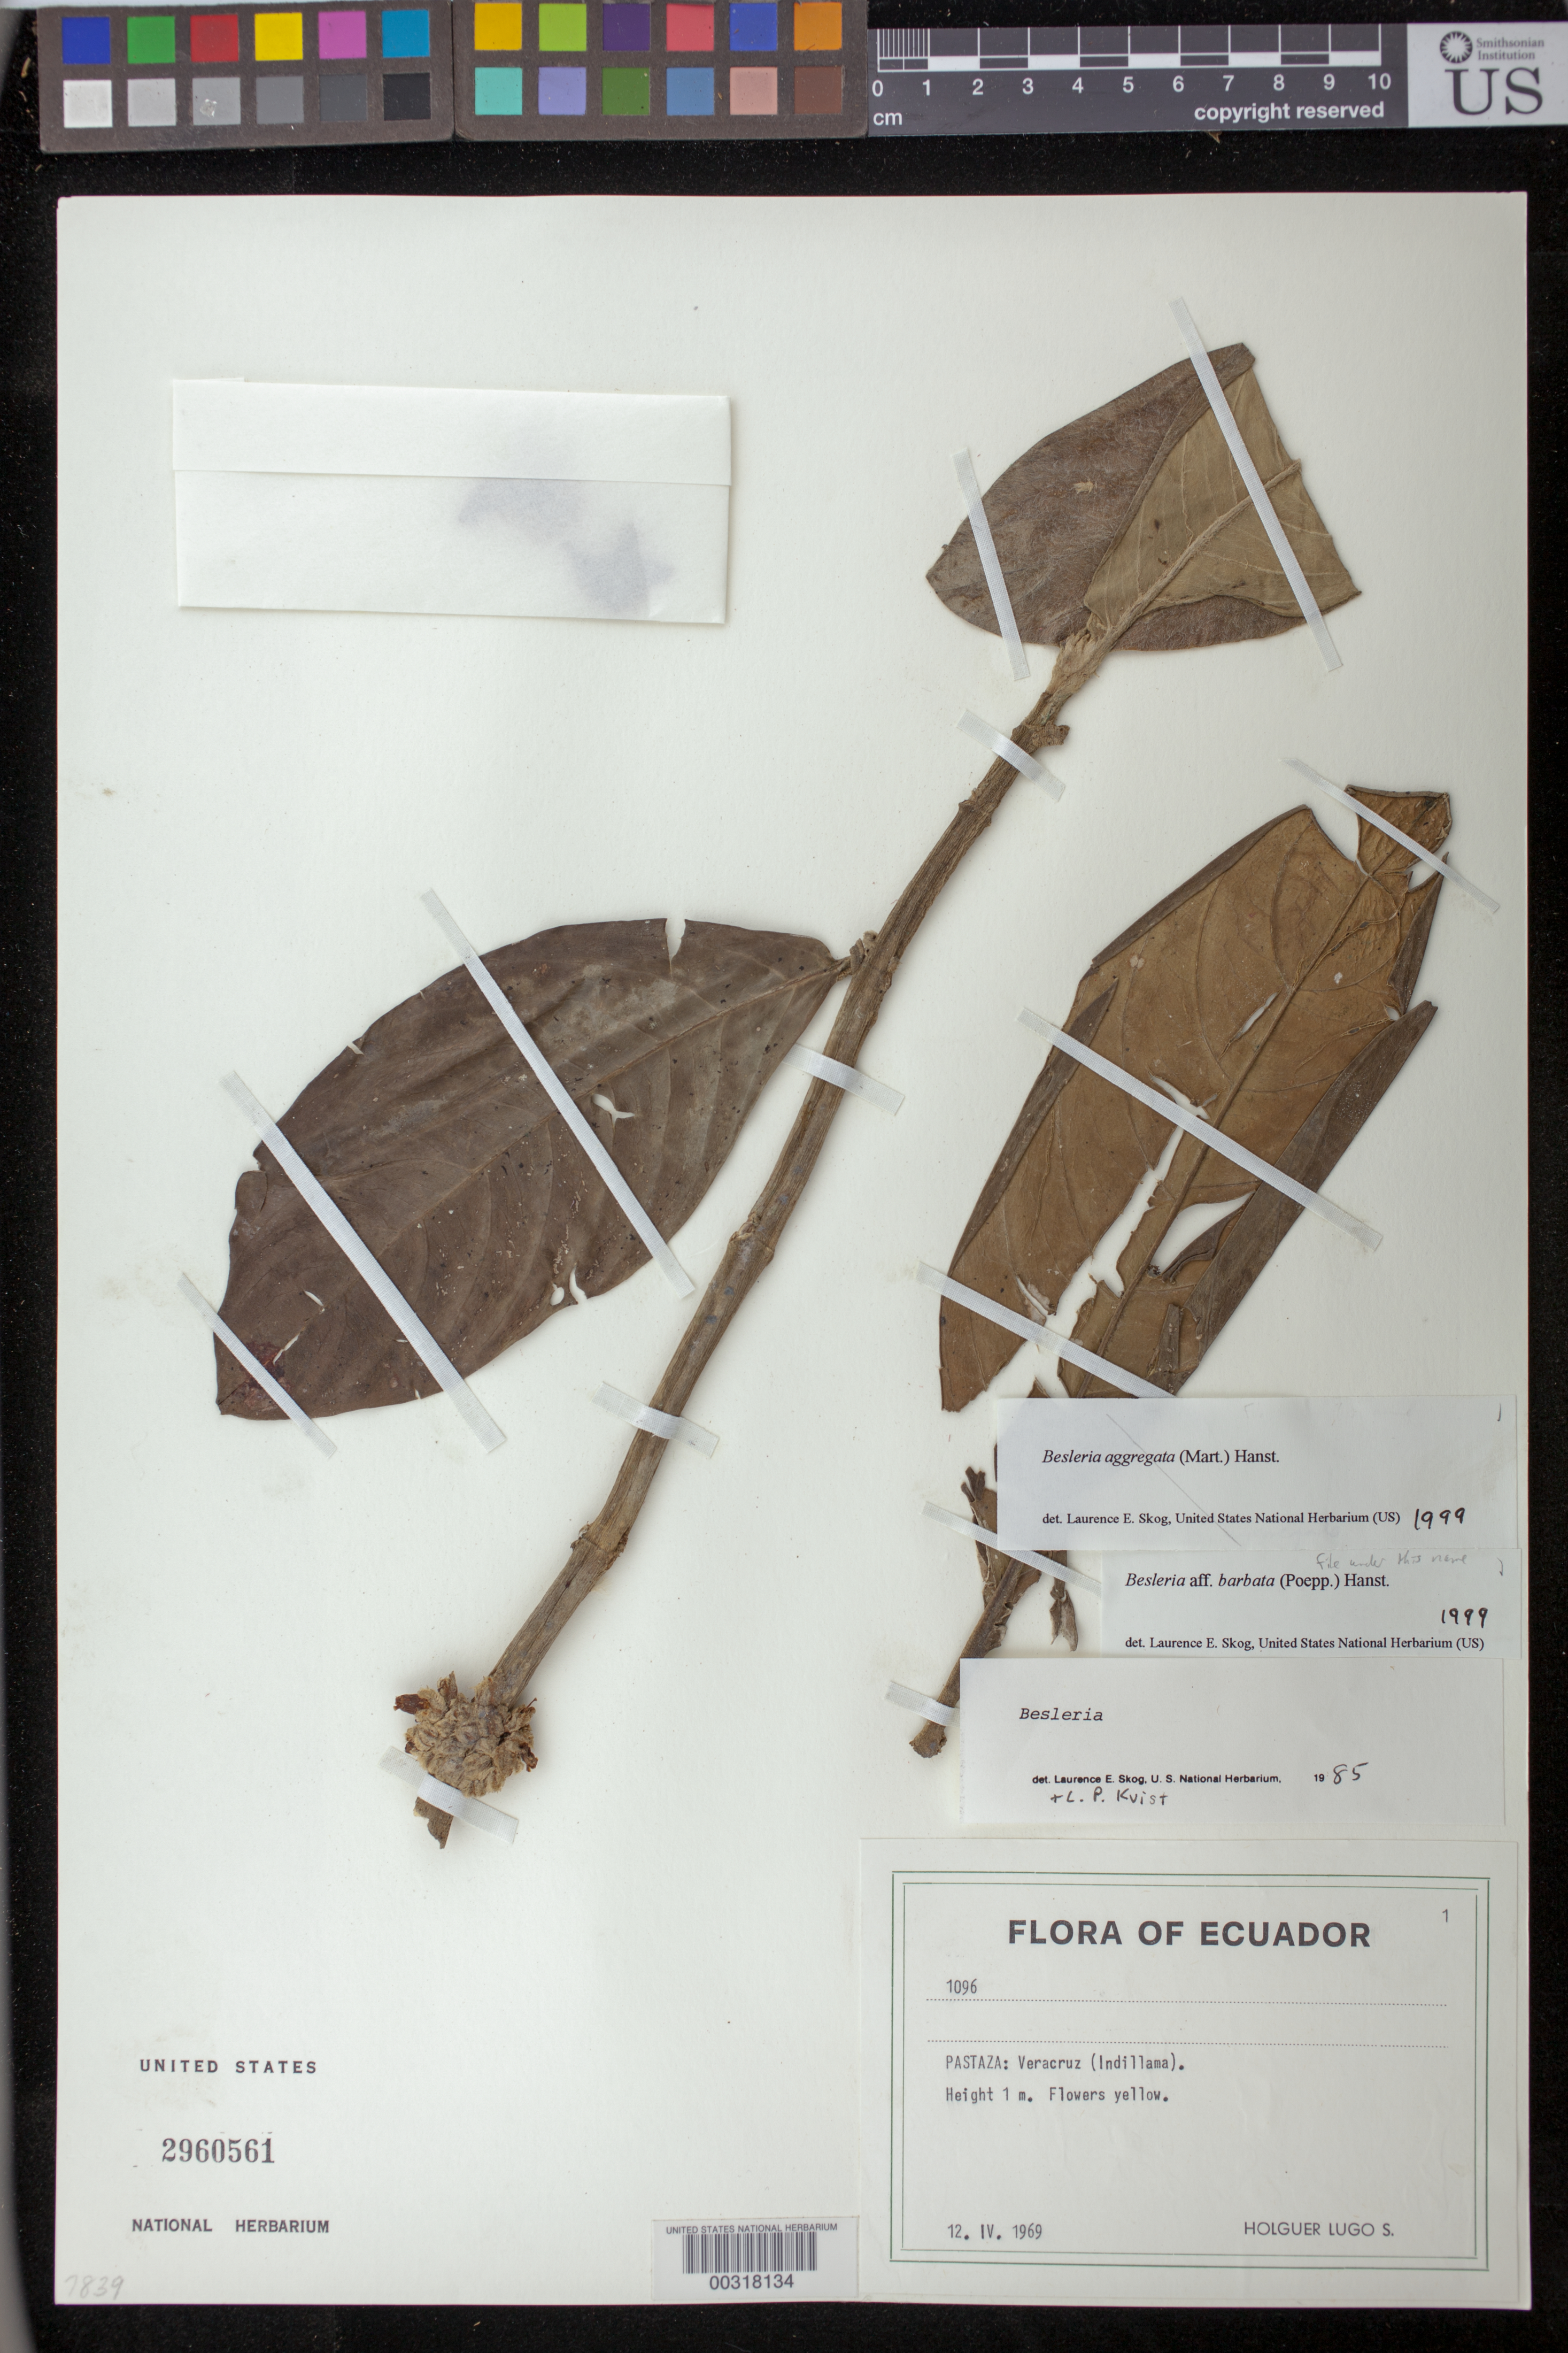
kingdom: Plantae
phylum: Tracheophyta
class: Magnoliopsida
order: Lamiales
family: Gesneriaceae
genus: Besleria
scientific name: Besleria barbata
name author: (Poepp.) Hanst.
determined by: Skog, Laurence E.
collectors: H. Lugo S.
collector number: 1096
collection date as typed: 12 Apr 1969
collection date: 1969-04-12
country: Ecuador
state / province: Pastaza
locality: Veracruz (Indillama)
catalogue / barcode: US 2960561